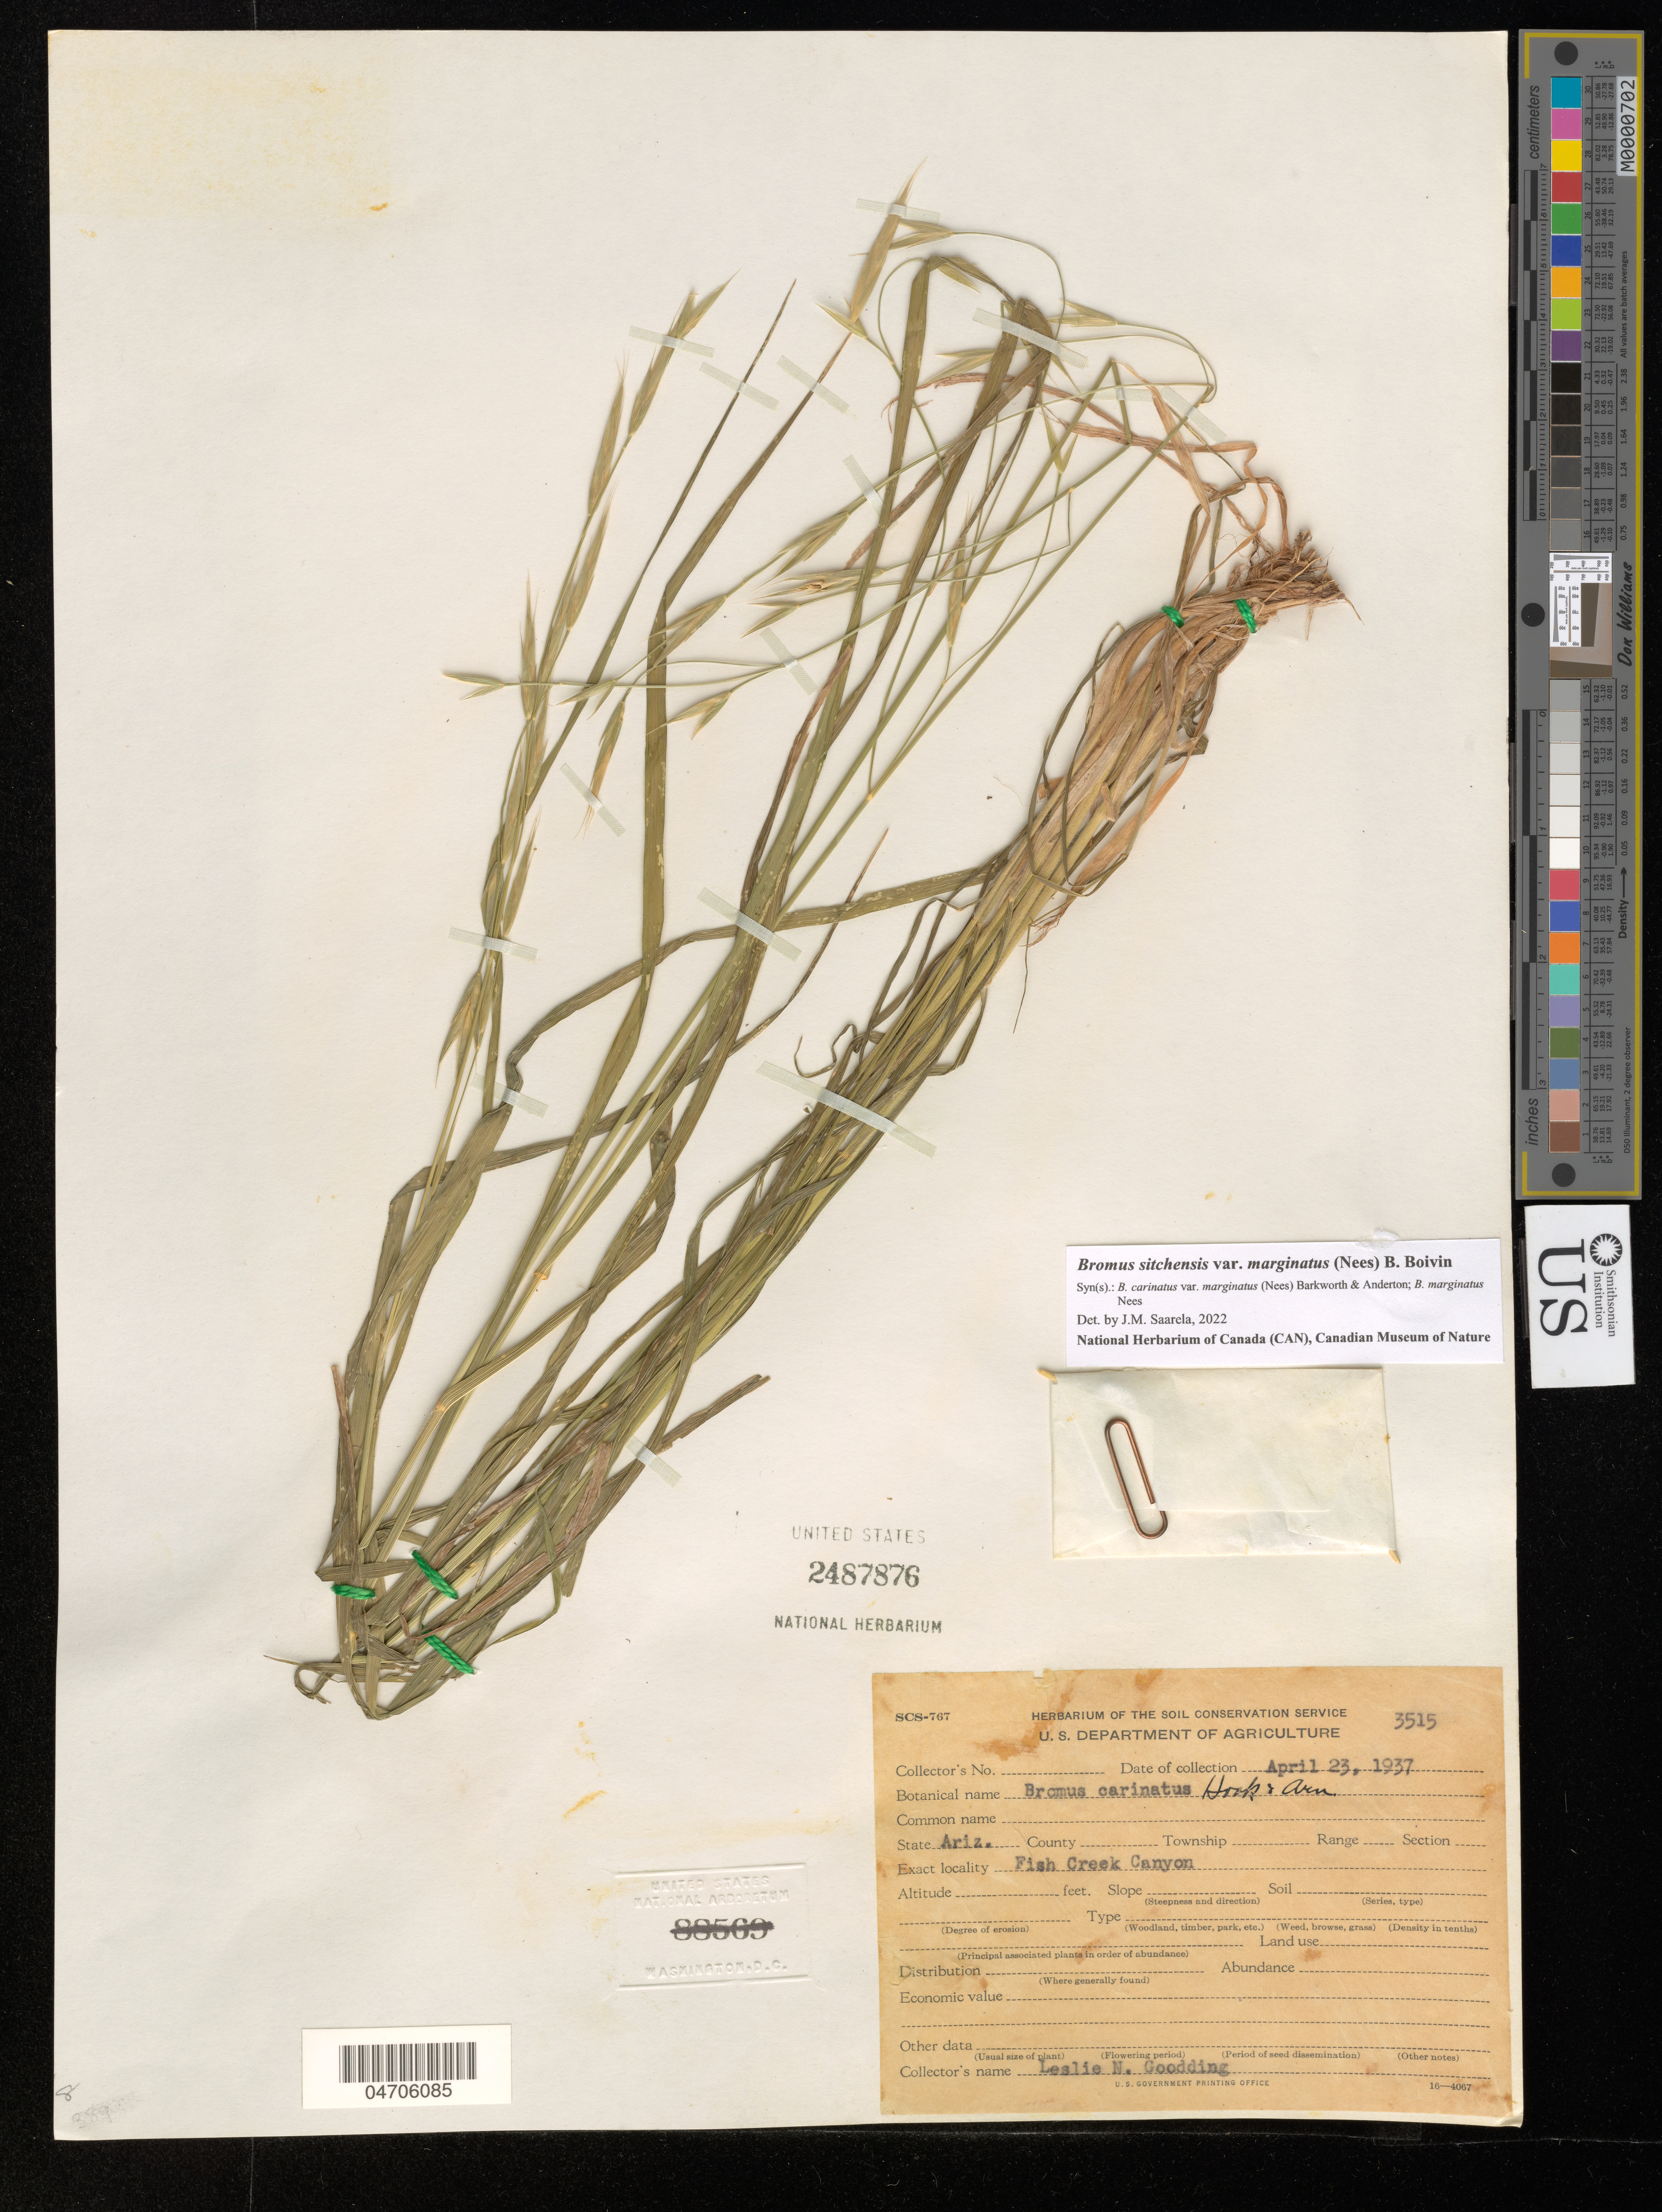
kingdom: Plantae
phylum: Tracheophyta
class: Liliopsida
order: Poales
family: Poaceae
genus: Bromus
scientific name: Bromus sitchensis var. polyanthus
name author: (Scribn. ex Shear) R.E. Brainerd & Otting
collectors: L. N. Goodding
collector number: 3515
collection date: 1937-04-23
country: United States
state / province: Arizona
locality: Fish Creek Canyon.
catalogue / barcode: US 2487876